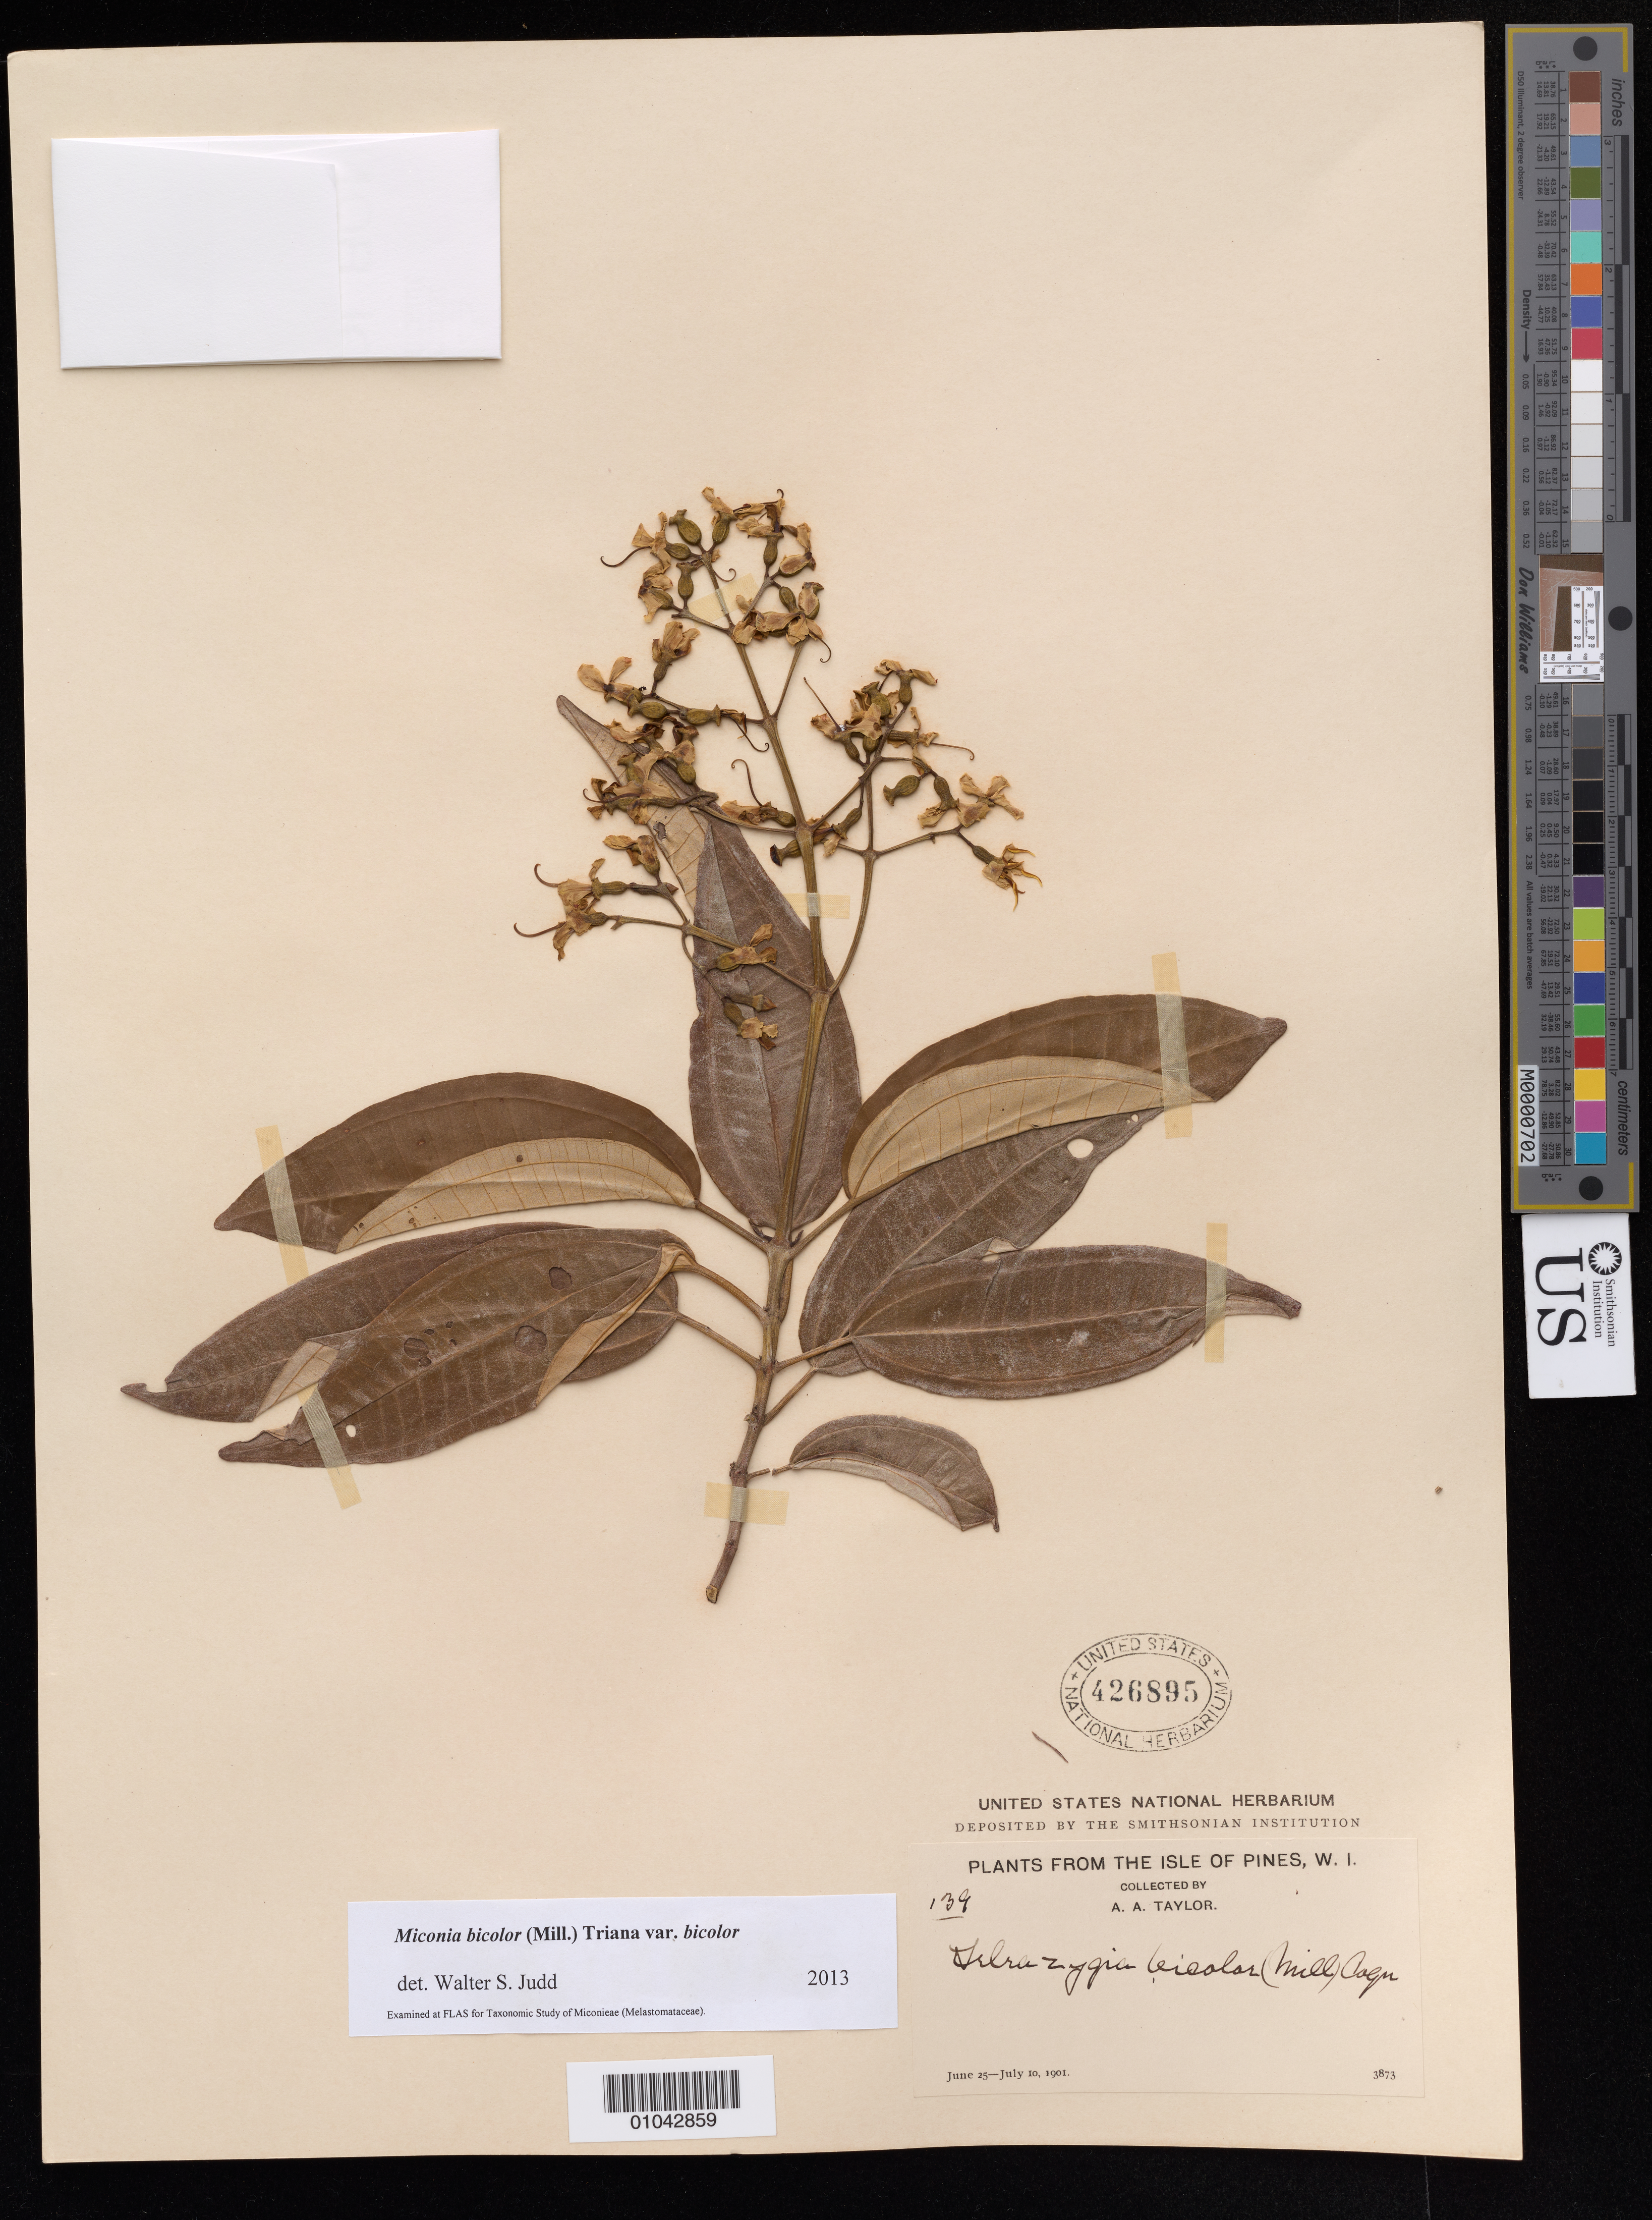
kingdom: Plantae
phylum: Tracheophyta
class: Magnoliopsida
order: Myrtales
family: Melastomataceae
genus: Miconia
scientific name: Miconia bicolor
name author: (Mill.) Triana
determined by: Judd, Walter S.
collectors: A. A. Taylor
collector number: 139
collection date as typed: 25 Jun 1901 to 10 Jul 1901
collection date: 1901-06-25/1901-07-10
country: Cuba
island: Isla de la Juventud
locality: Isle of Pines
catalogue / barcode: US 426895